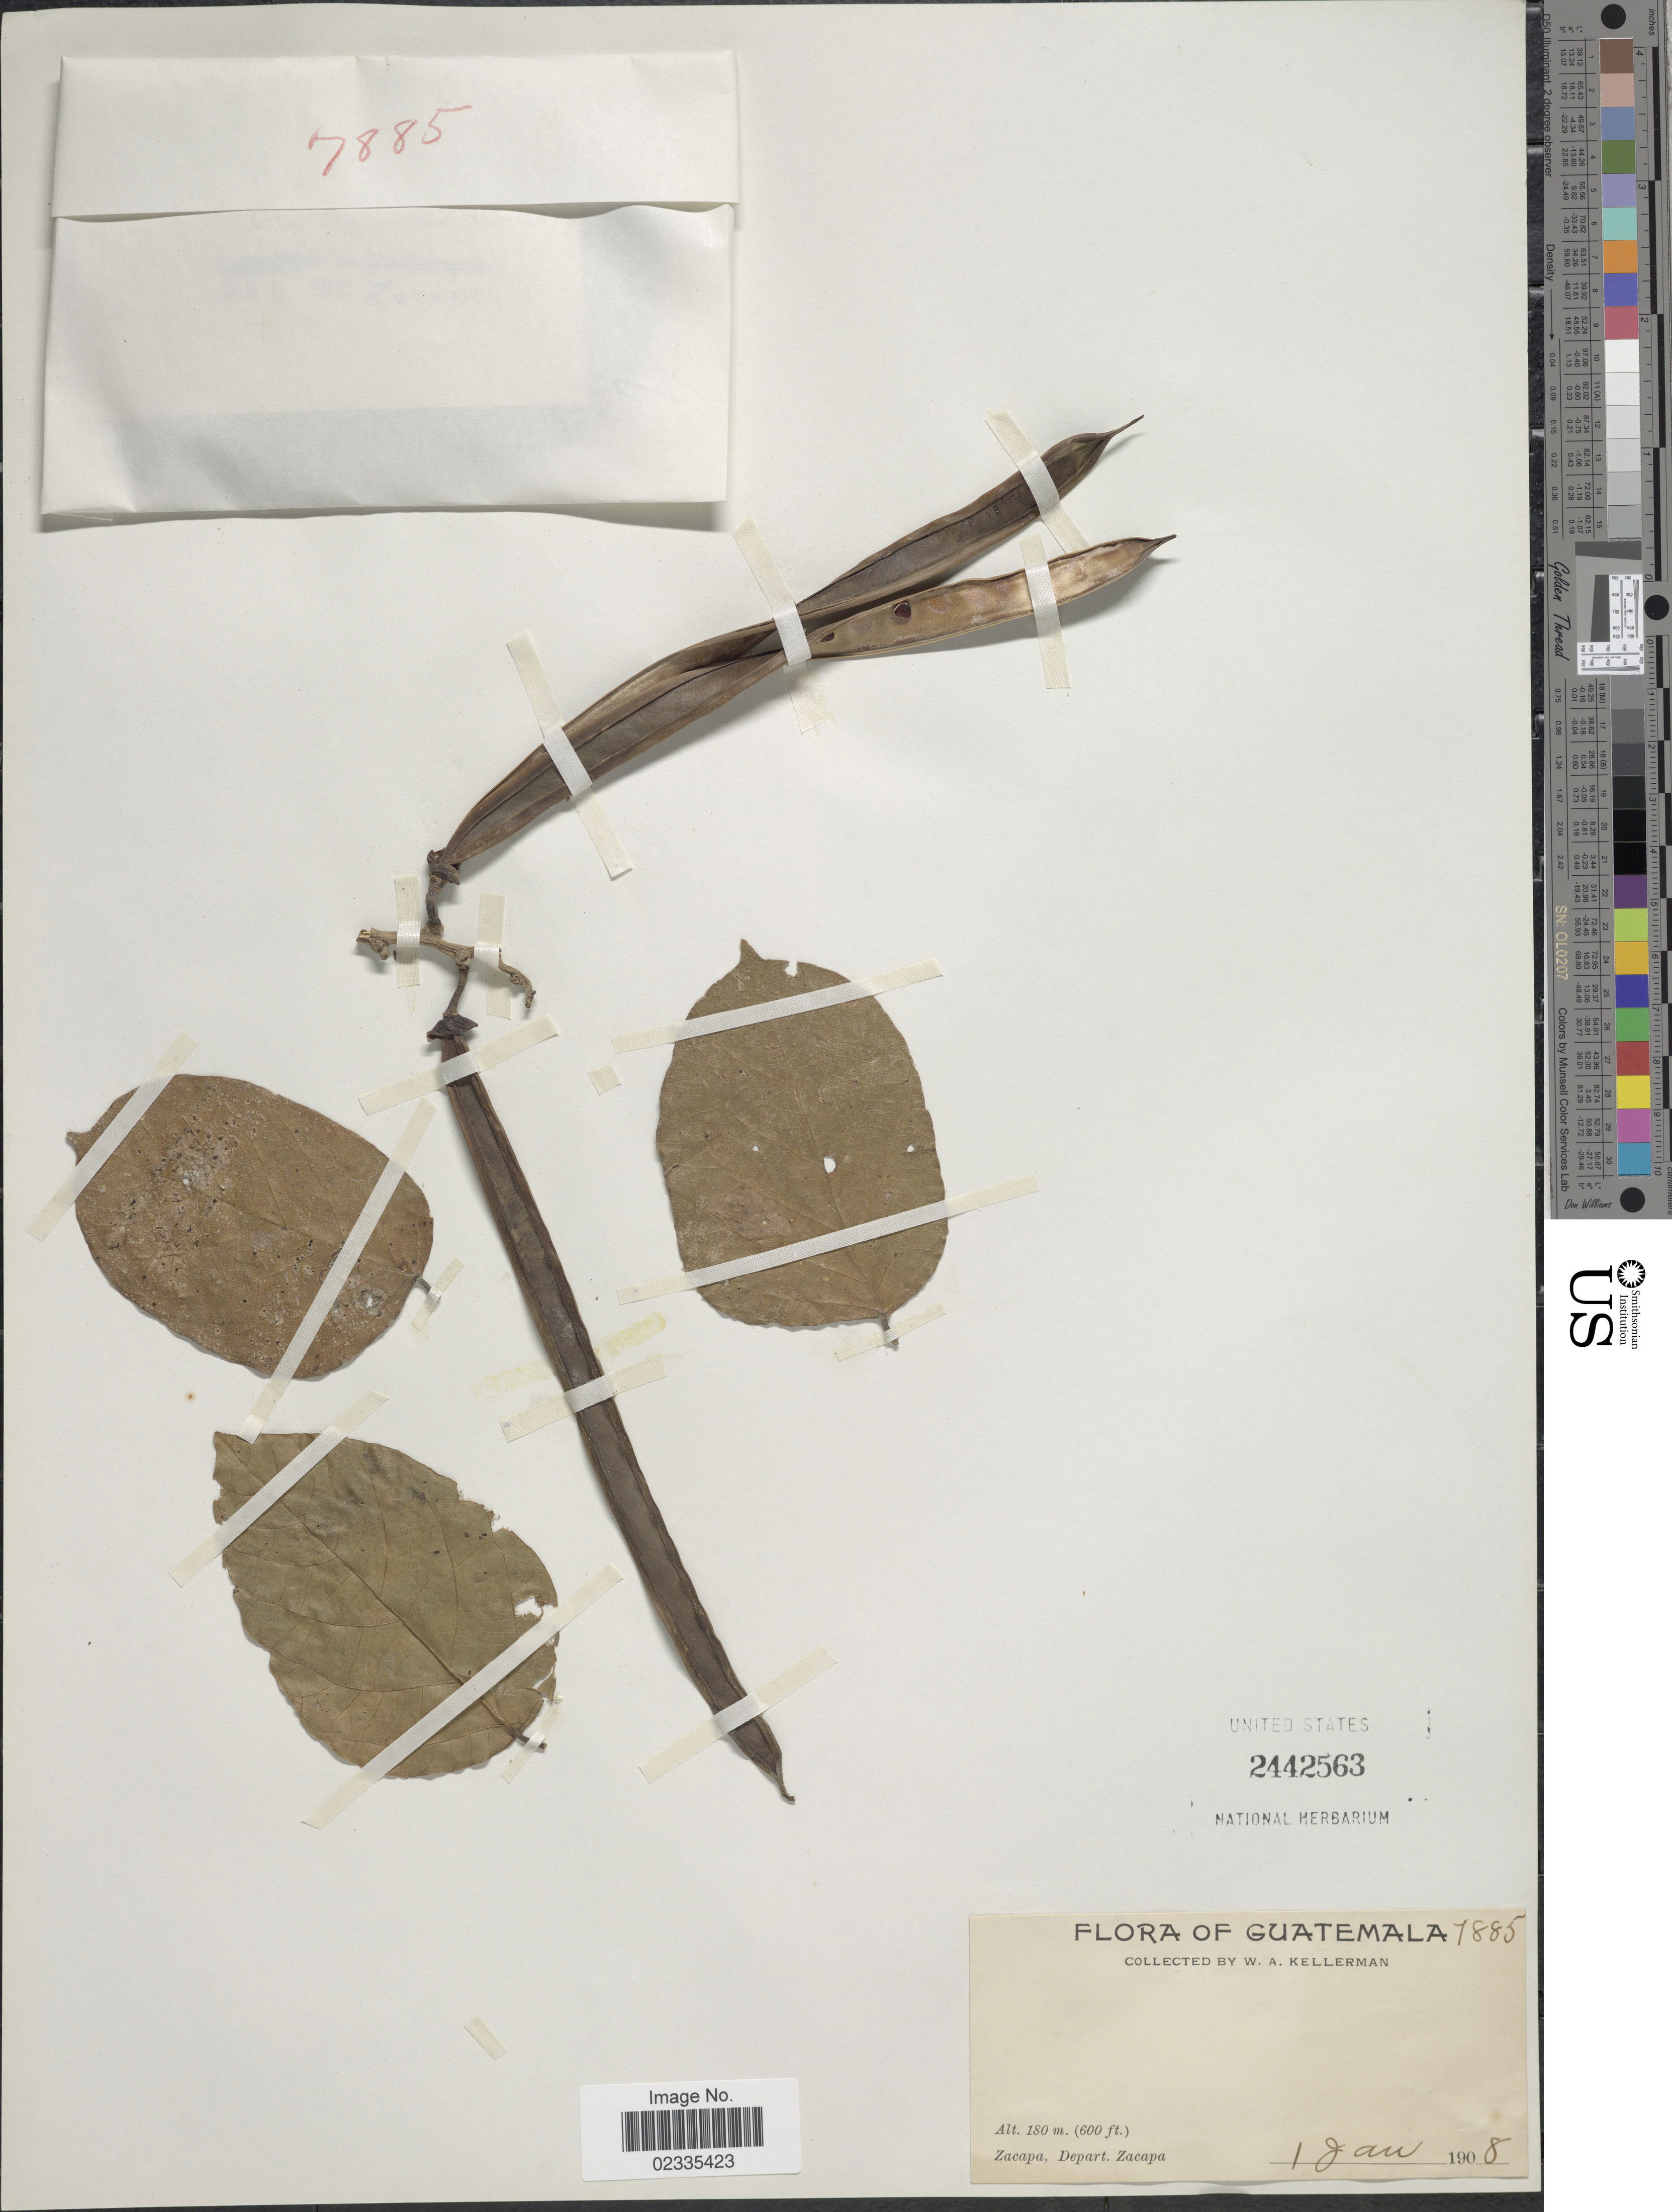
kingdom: Plantae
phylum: Tracheophyta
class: Magnoliopsida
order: Fabales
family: Fabaceae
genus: Centrosema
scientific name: Centrosema plumieri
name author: (Turpin ex Pers.) Benth.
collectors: W. Kellerman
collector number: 7885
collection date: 1908-01-01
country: Guatemala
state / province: Zacapa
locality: Zacapa, Depart. Zacapa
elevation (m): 180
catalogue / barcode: US 2442563